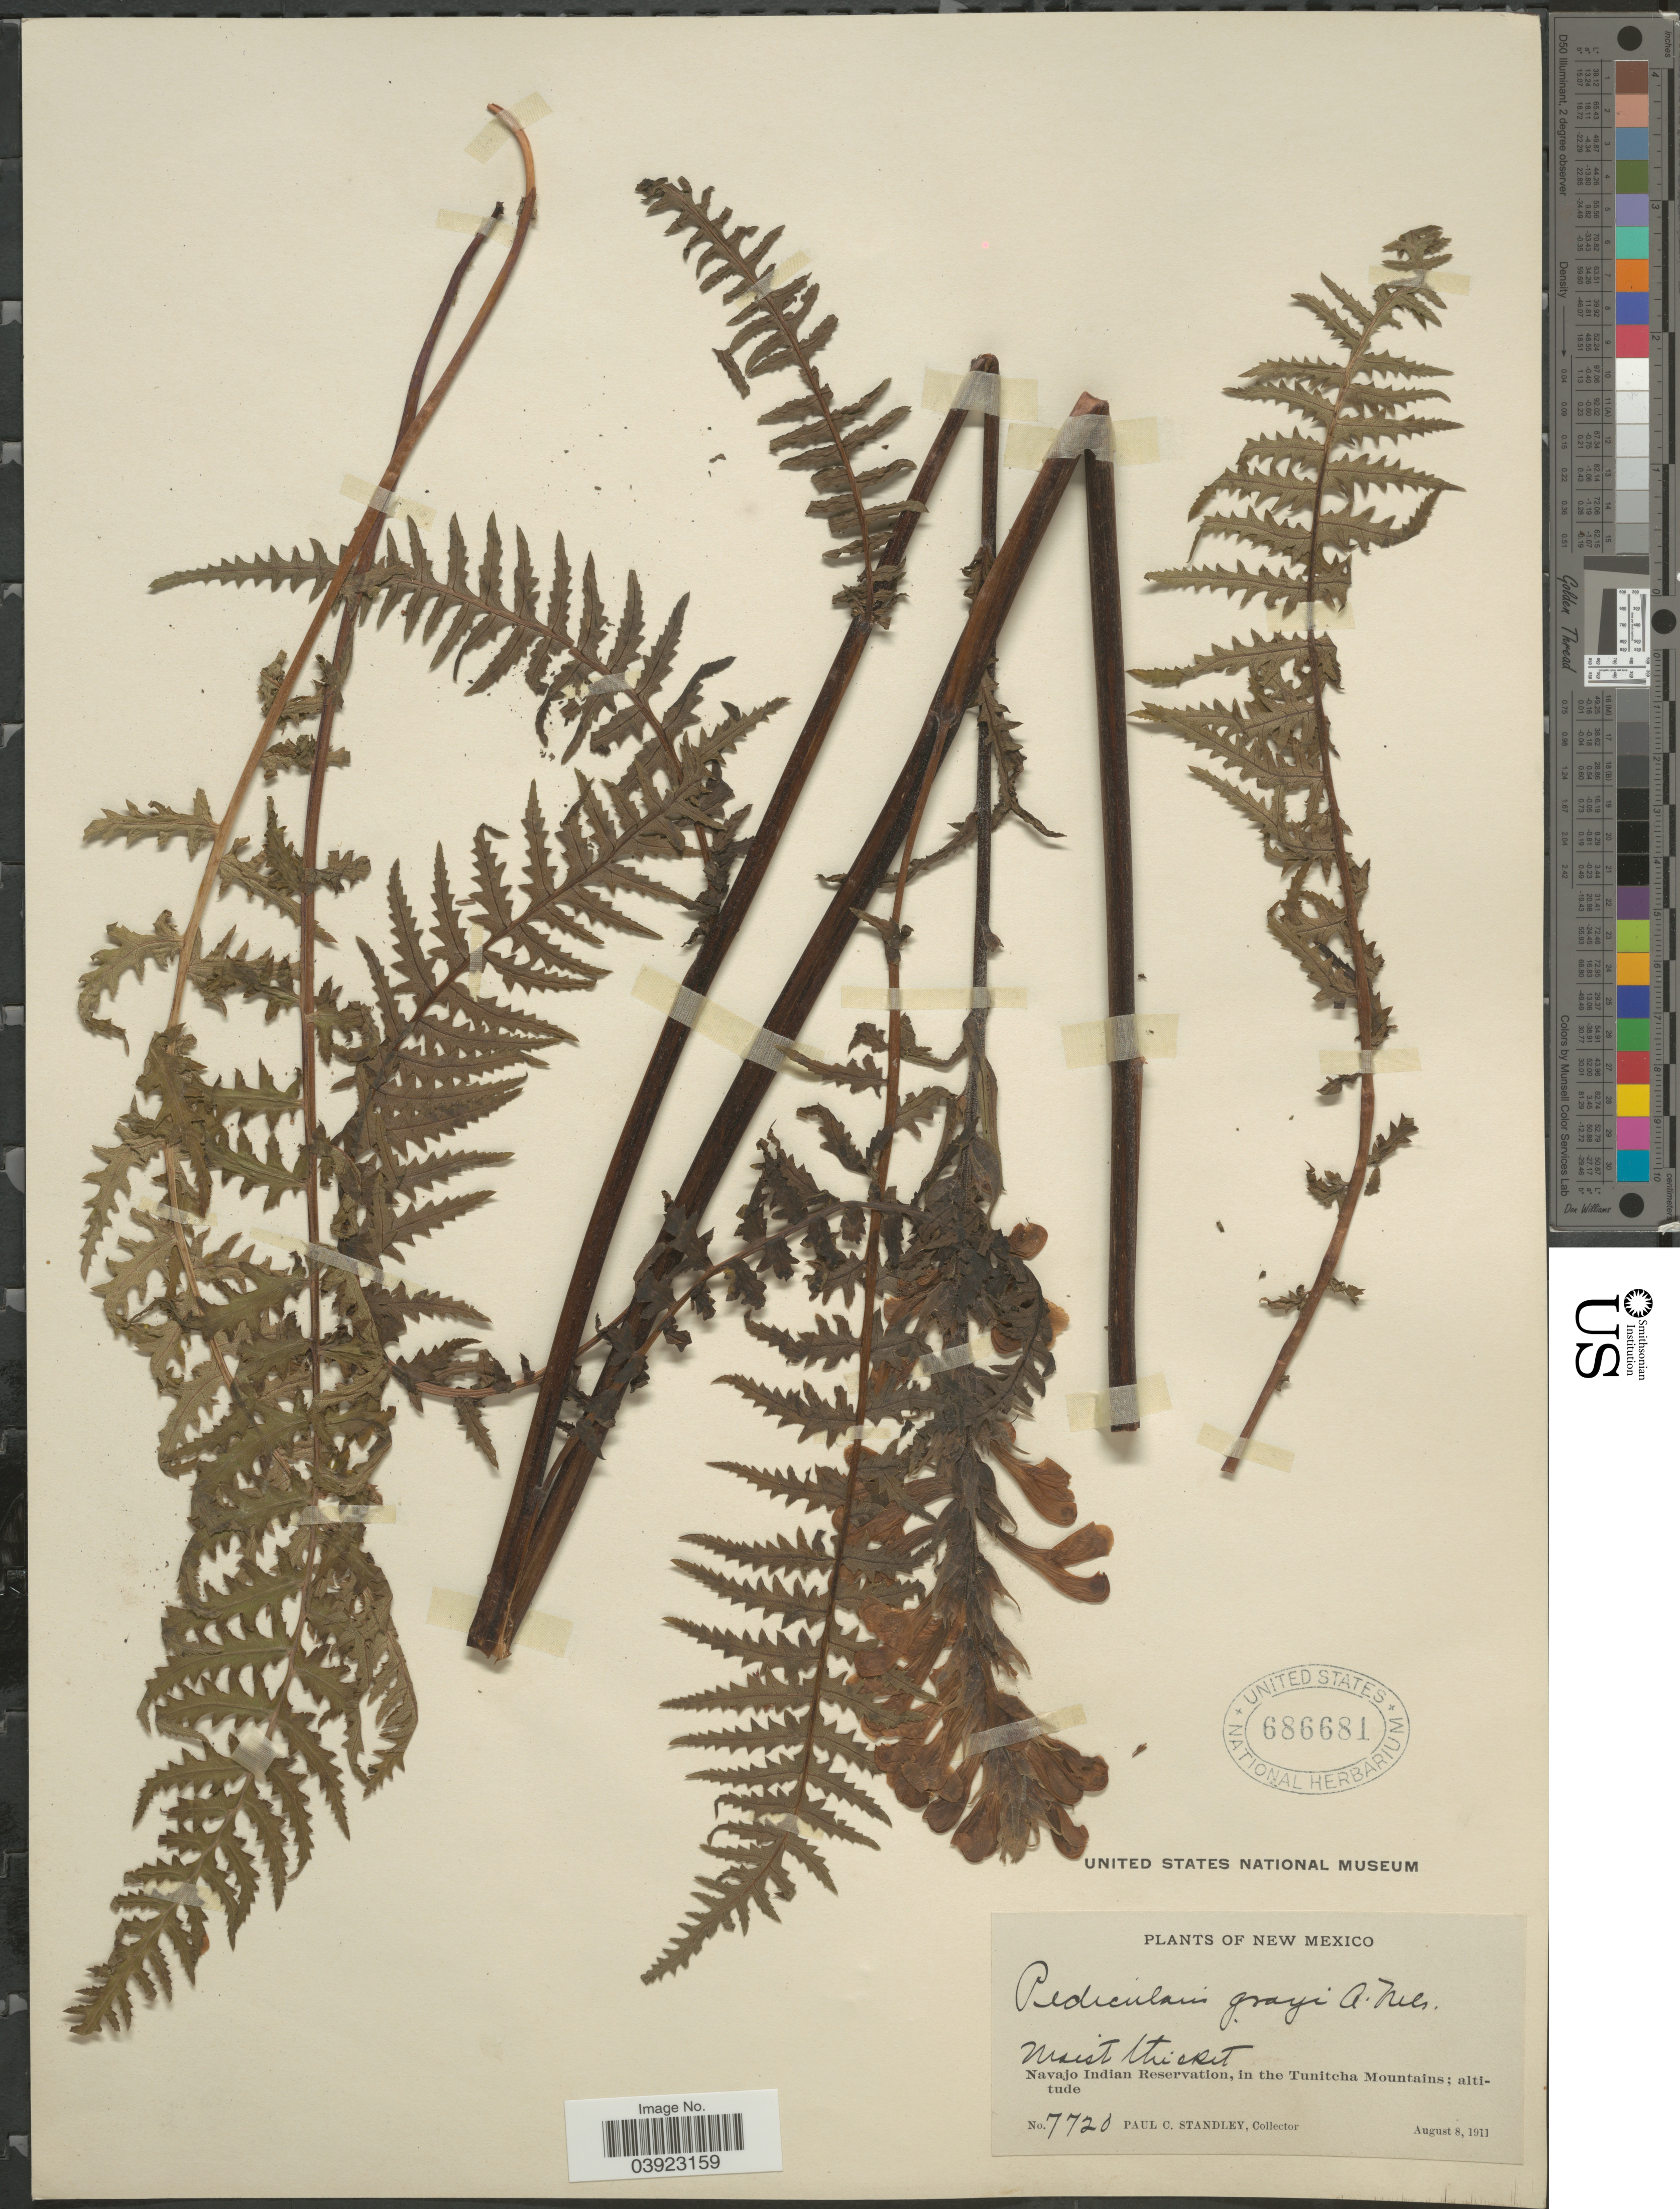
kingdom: Plantae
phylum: Tracheophyta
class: Magnoliopsida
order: Lamiales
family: Orobanchaceae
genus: Pedicularis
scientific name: Pedicularis procera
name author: A. Gray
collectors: P. C. Standley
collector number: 7720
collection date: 1911-08-08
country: United States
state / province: New Mexico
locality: Navajo Indian Reservation, in the Tunitcha Mountains.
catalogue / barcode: US 686681